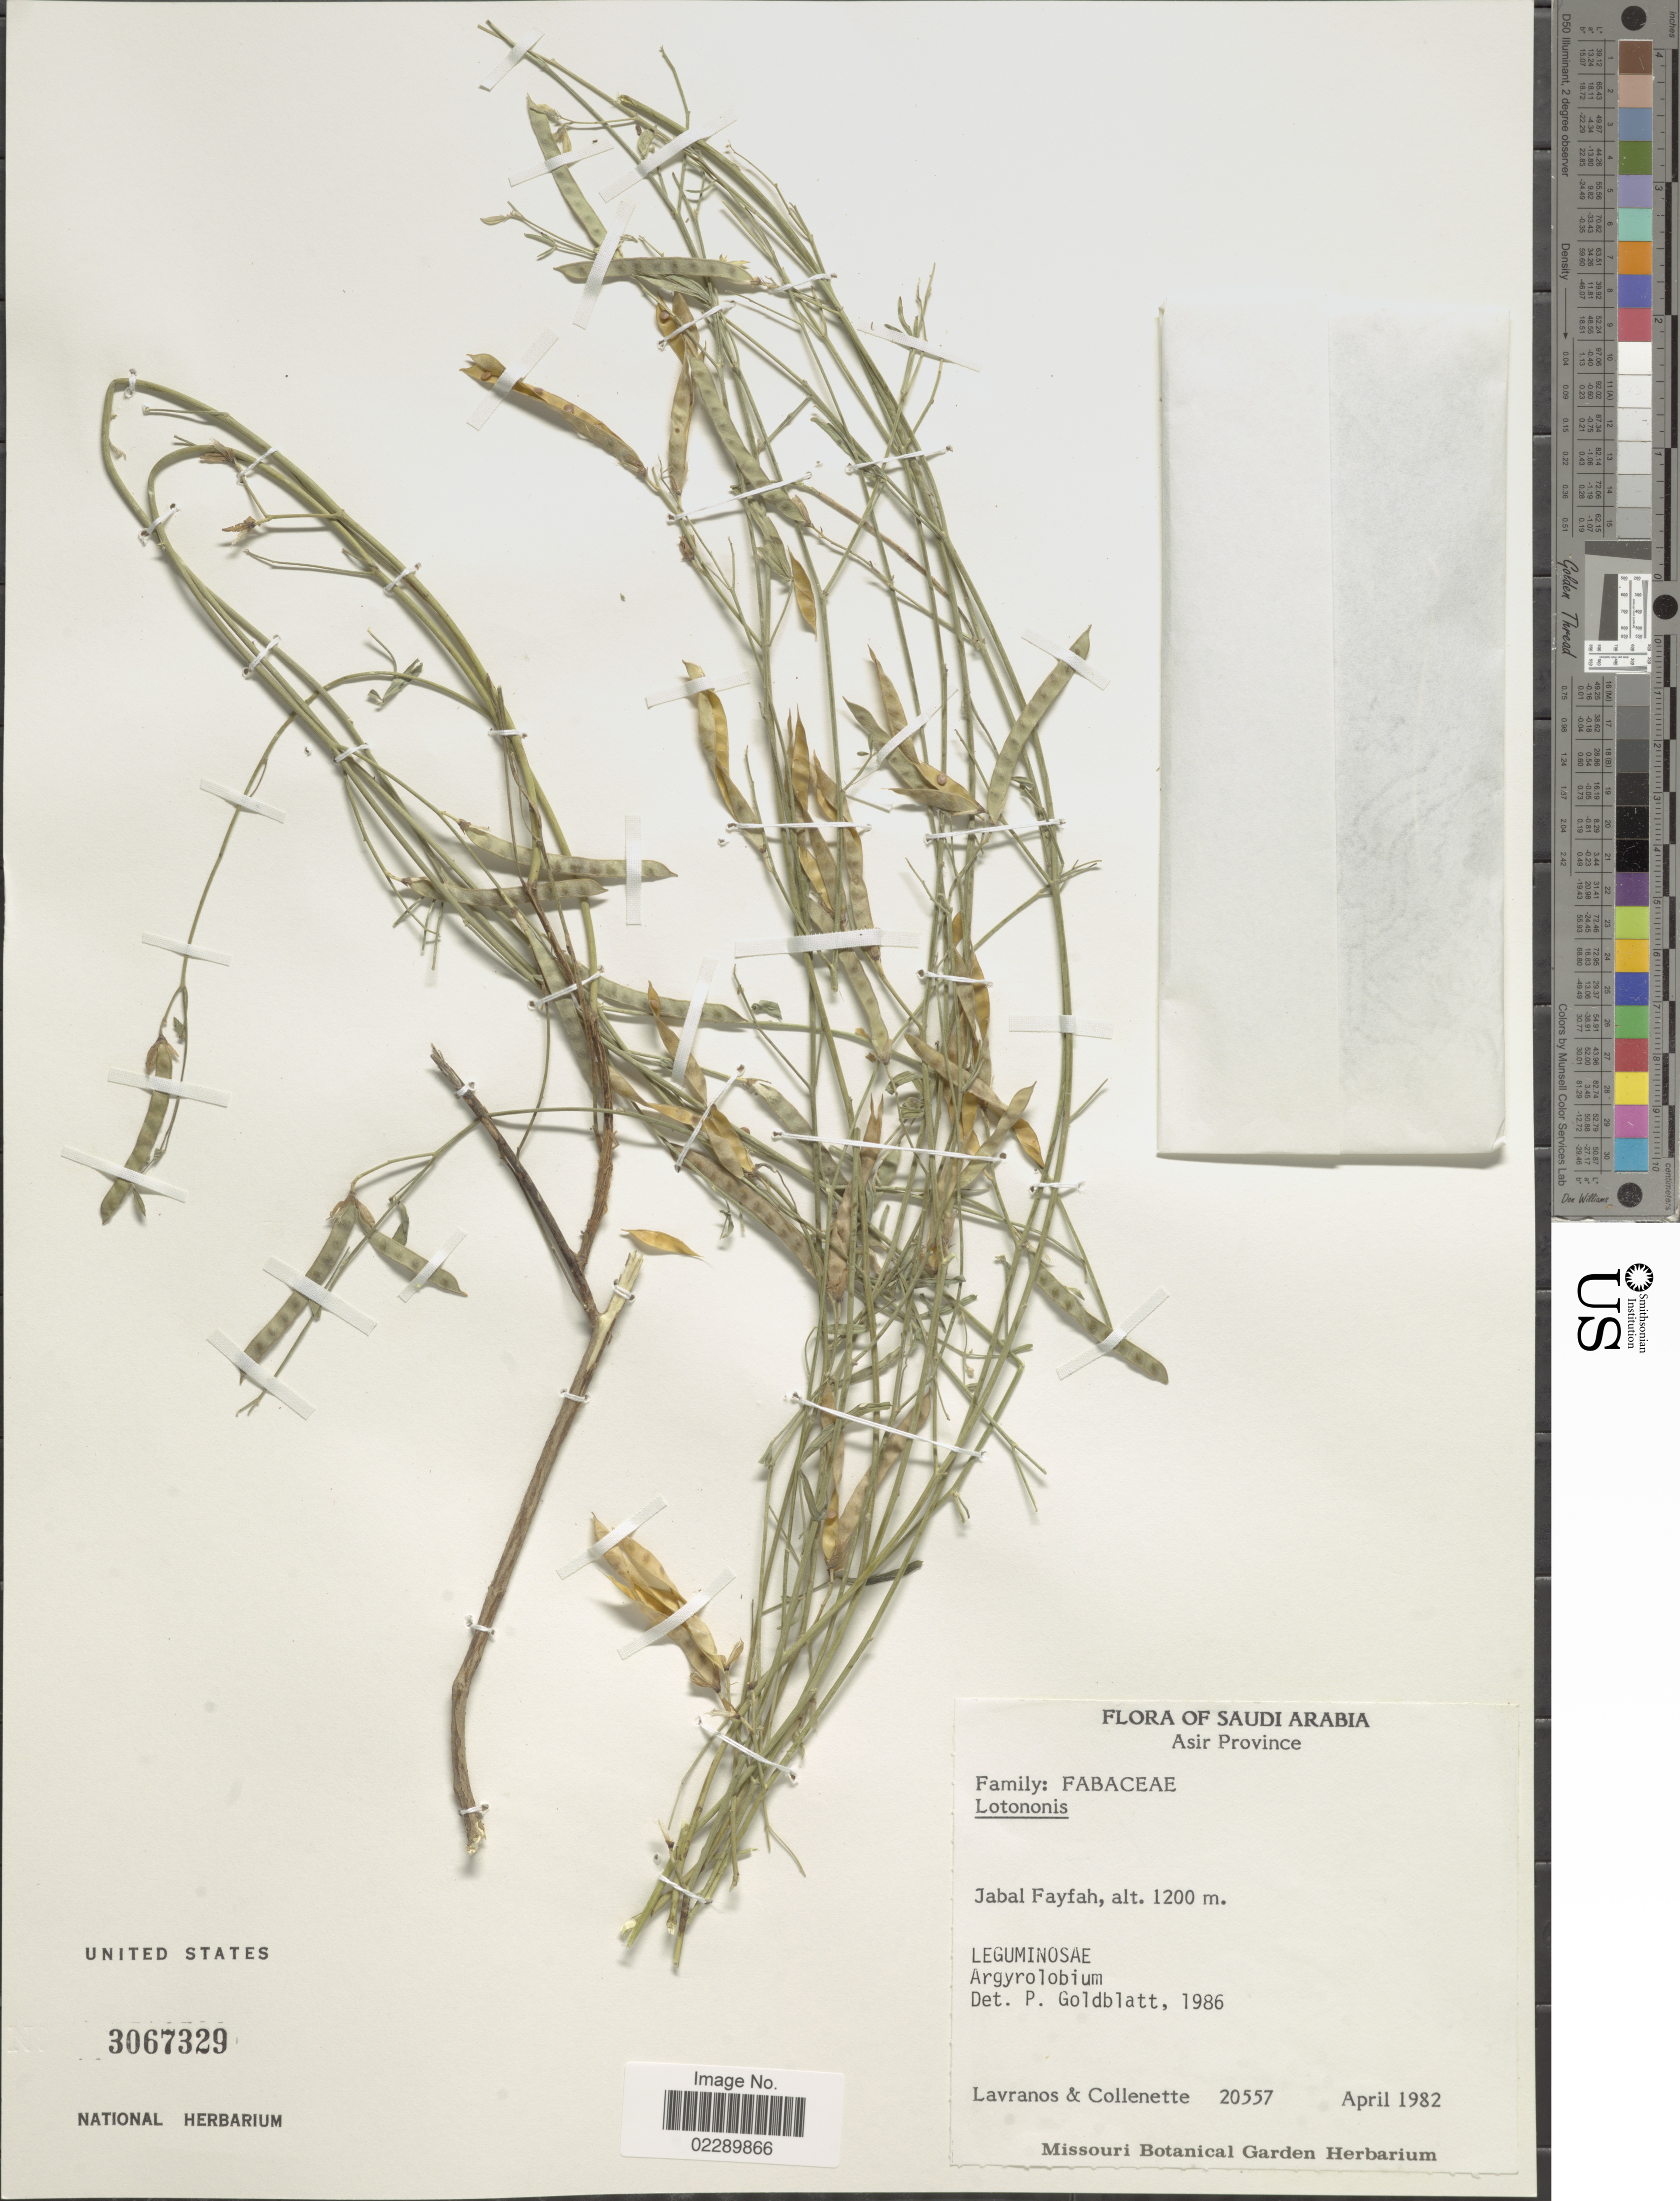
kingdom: Plantae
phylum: Tracheophyta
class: Magnoliopsida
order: Fabales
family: Fabaceae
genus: Argyrolobium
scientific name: Argyrolobium sp.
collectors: Lavranos & -. Collenette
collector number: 20557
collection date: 1982-04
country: Saudi Arabia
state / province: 'Asir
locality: Asir Province. Jabal Fayfah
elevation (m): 1200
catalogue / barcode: US 3067329